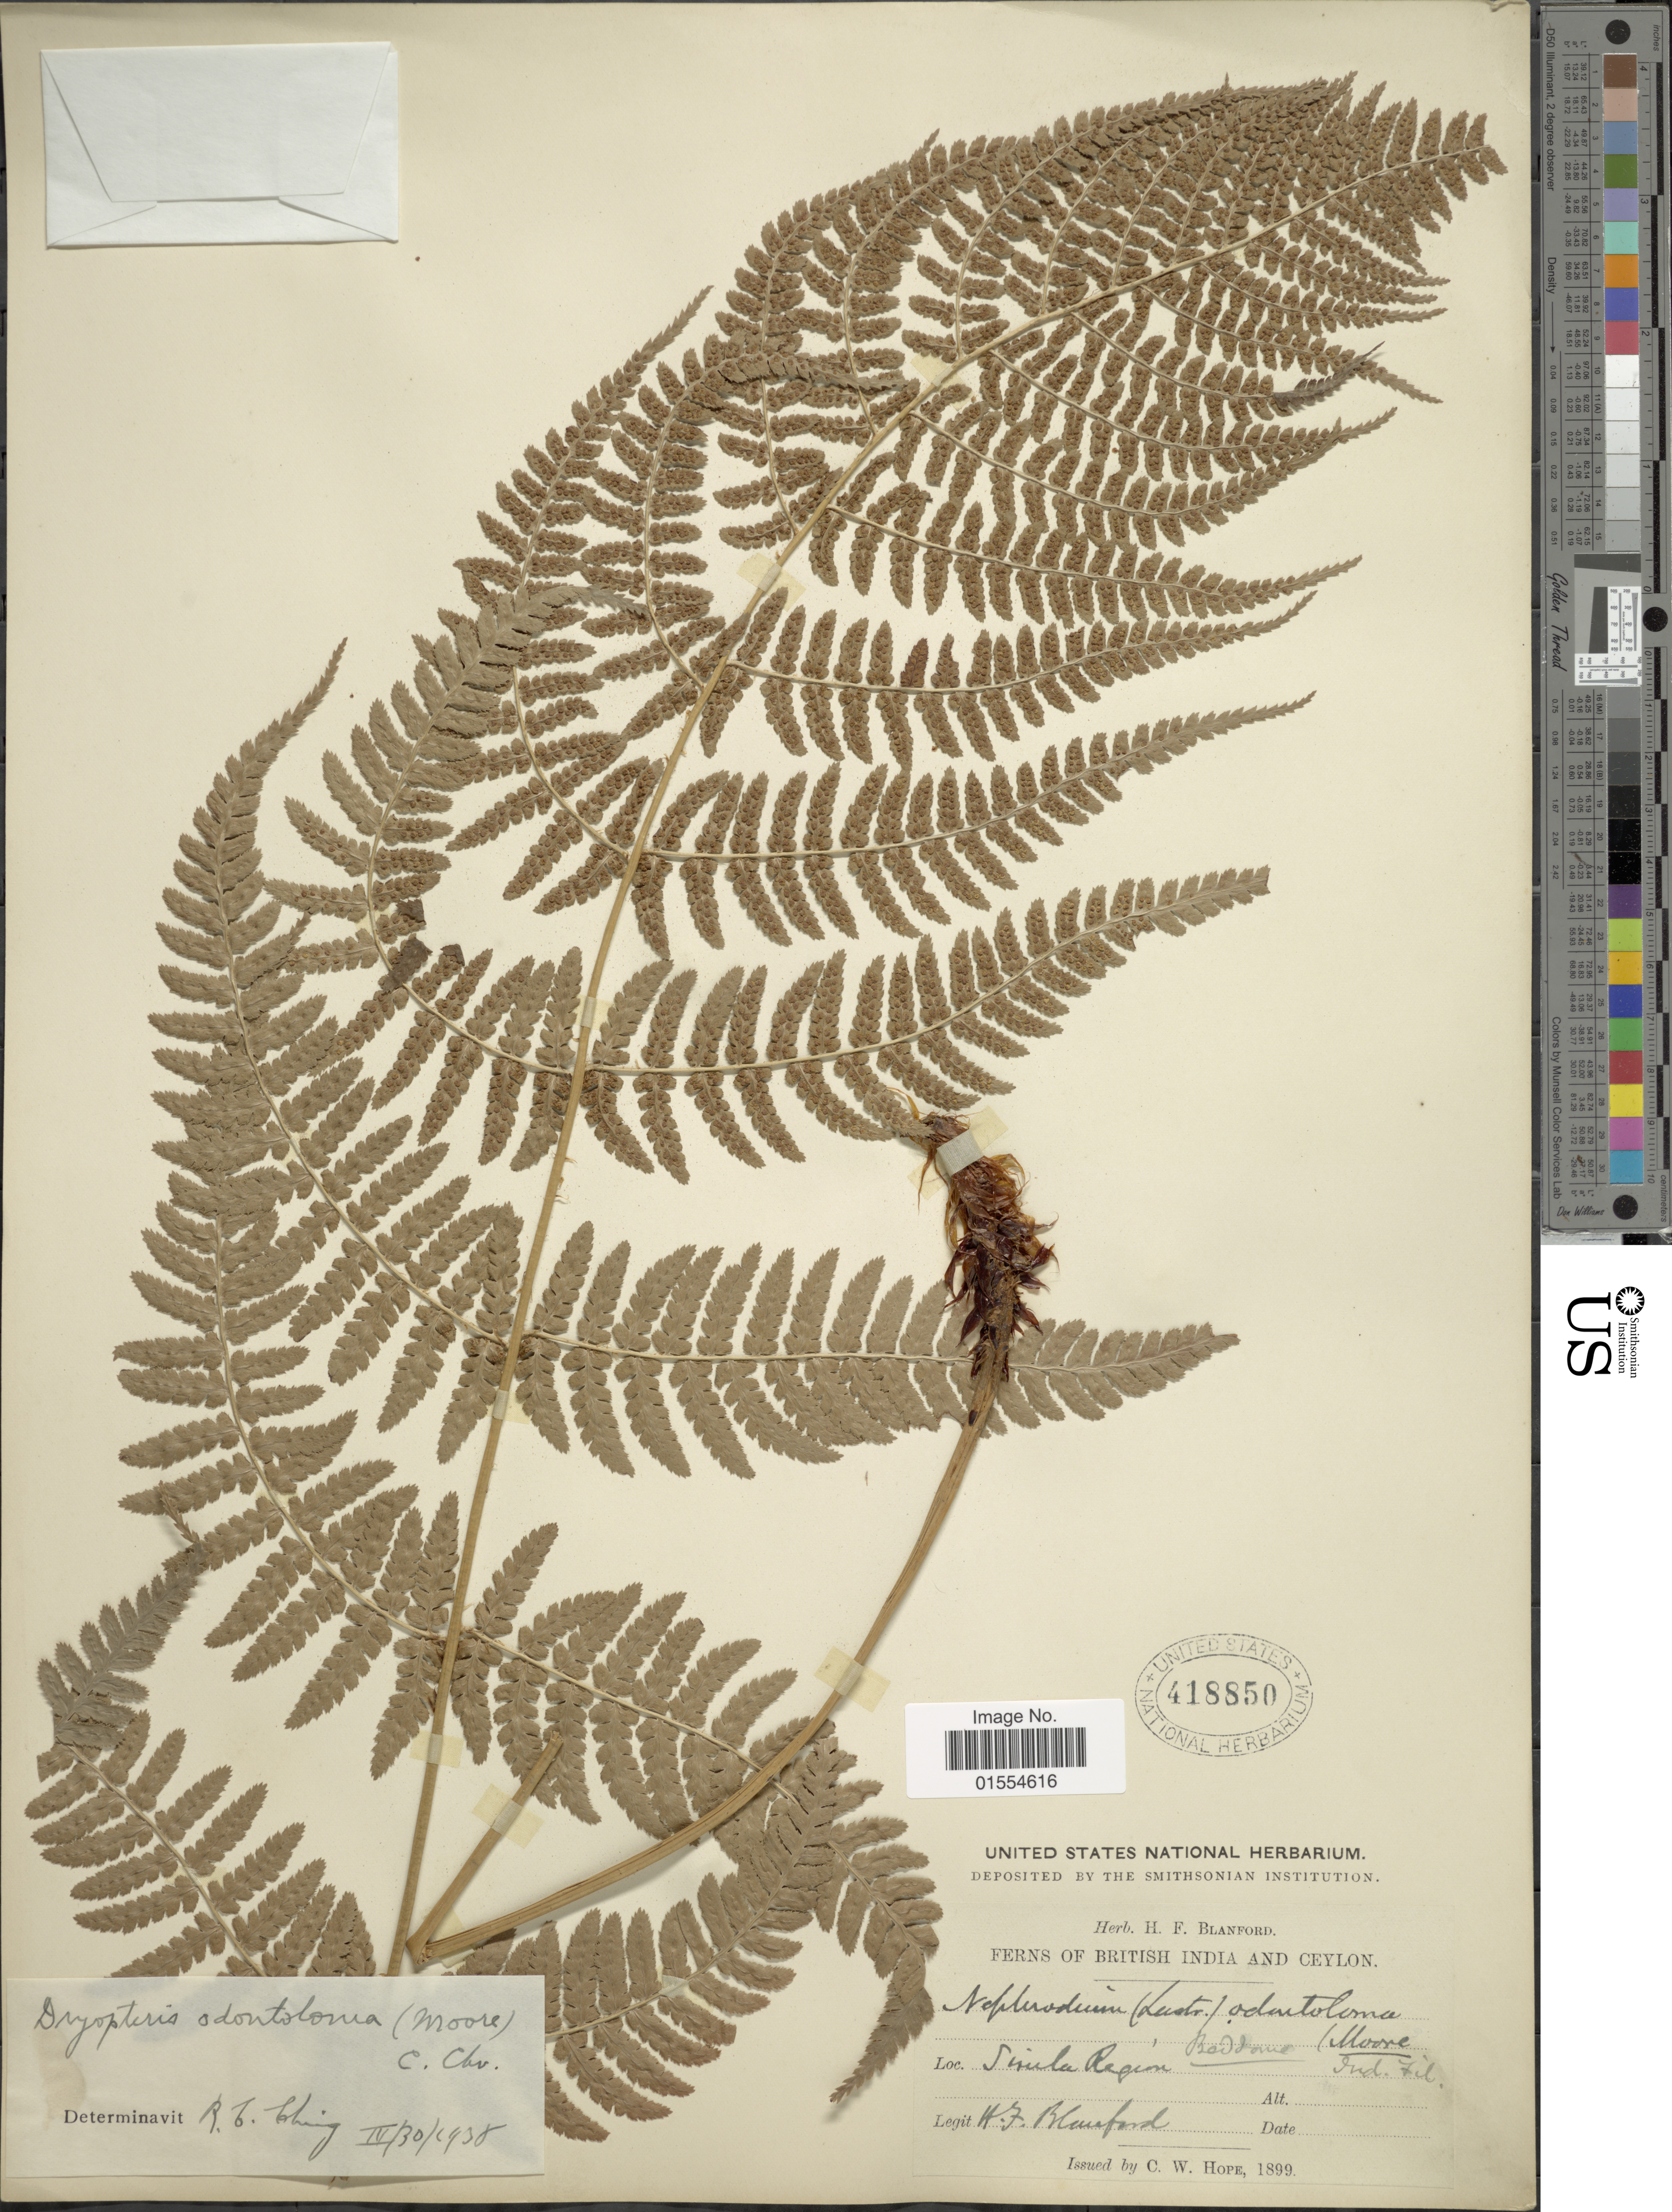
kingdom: Plantae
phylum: Tracheophyta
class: Polypodiopsida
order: Polypodiales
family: Dryopteridaceae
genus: Dryopteris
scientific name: Dryopteris odontoloma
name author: (Bedd.) C. Chr.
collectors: H. F. Blanford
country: India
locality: British India and Ceylon, Simla Region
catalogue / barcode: US 418850